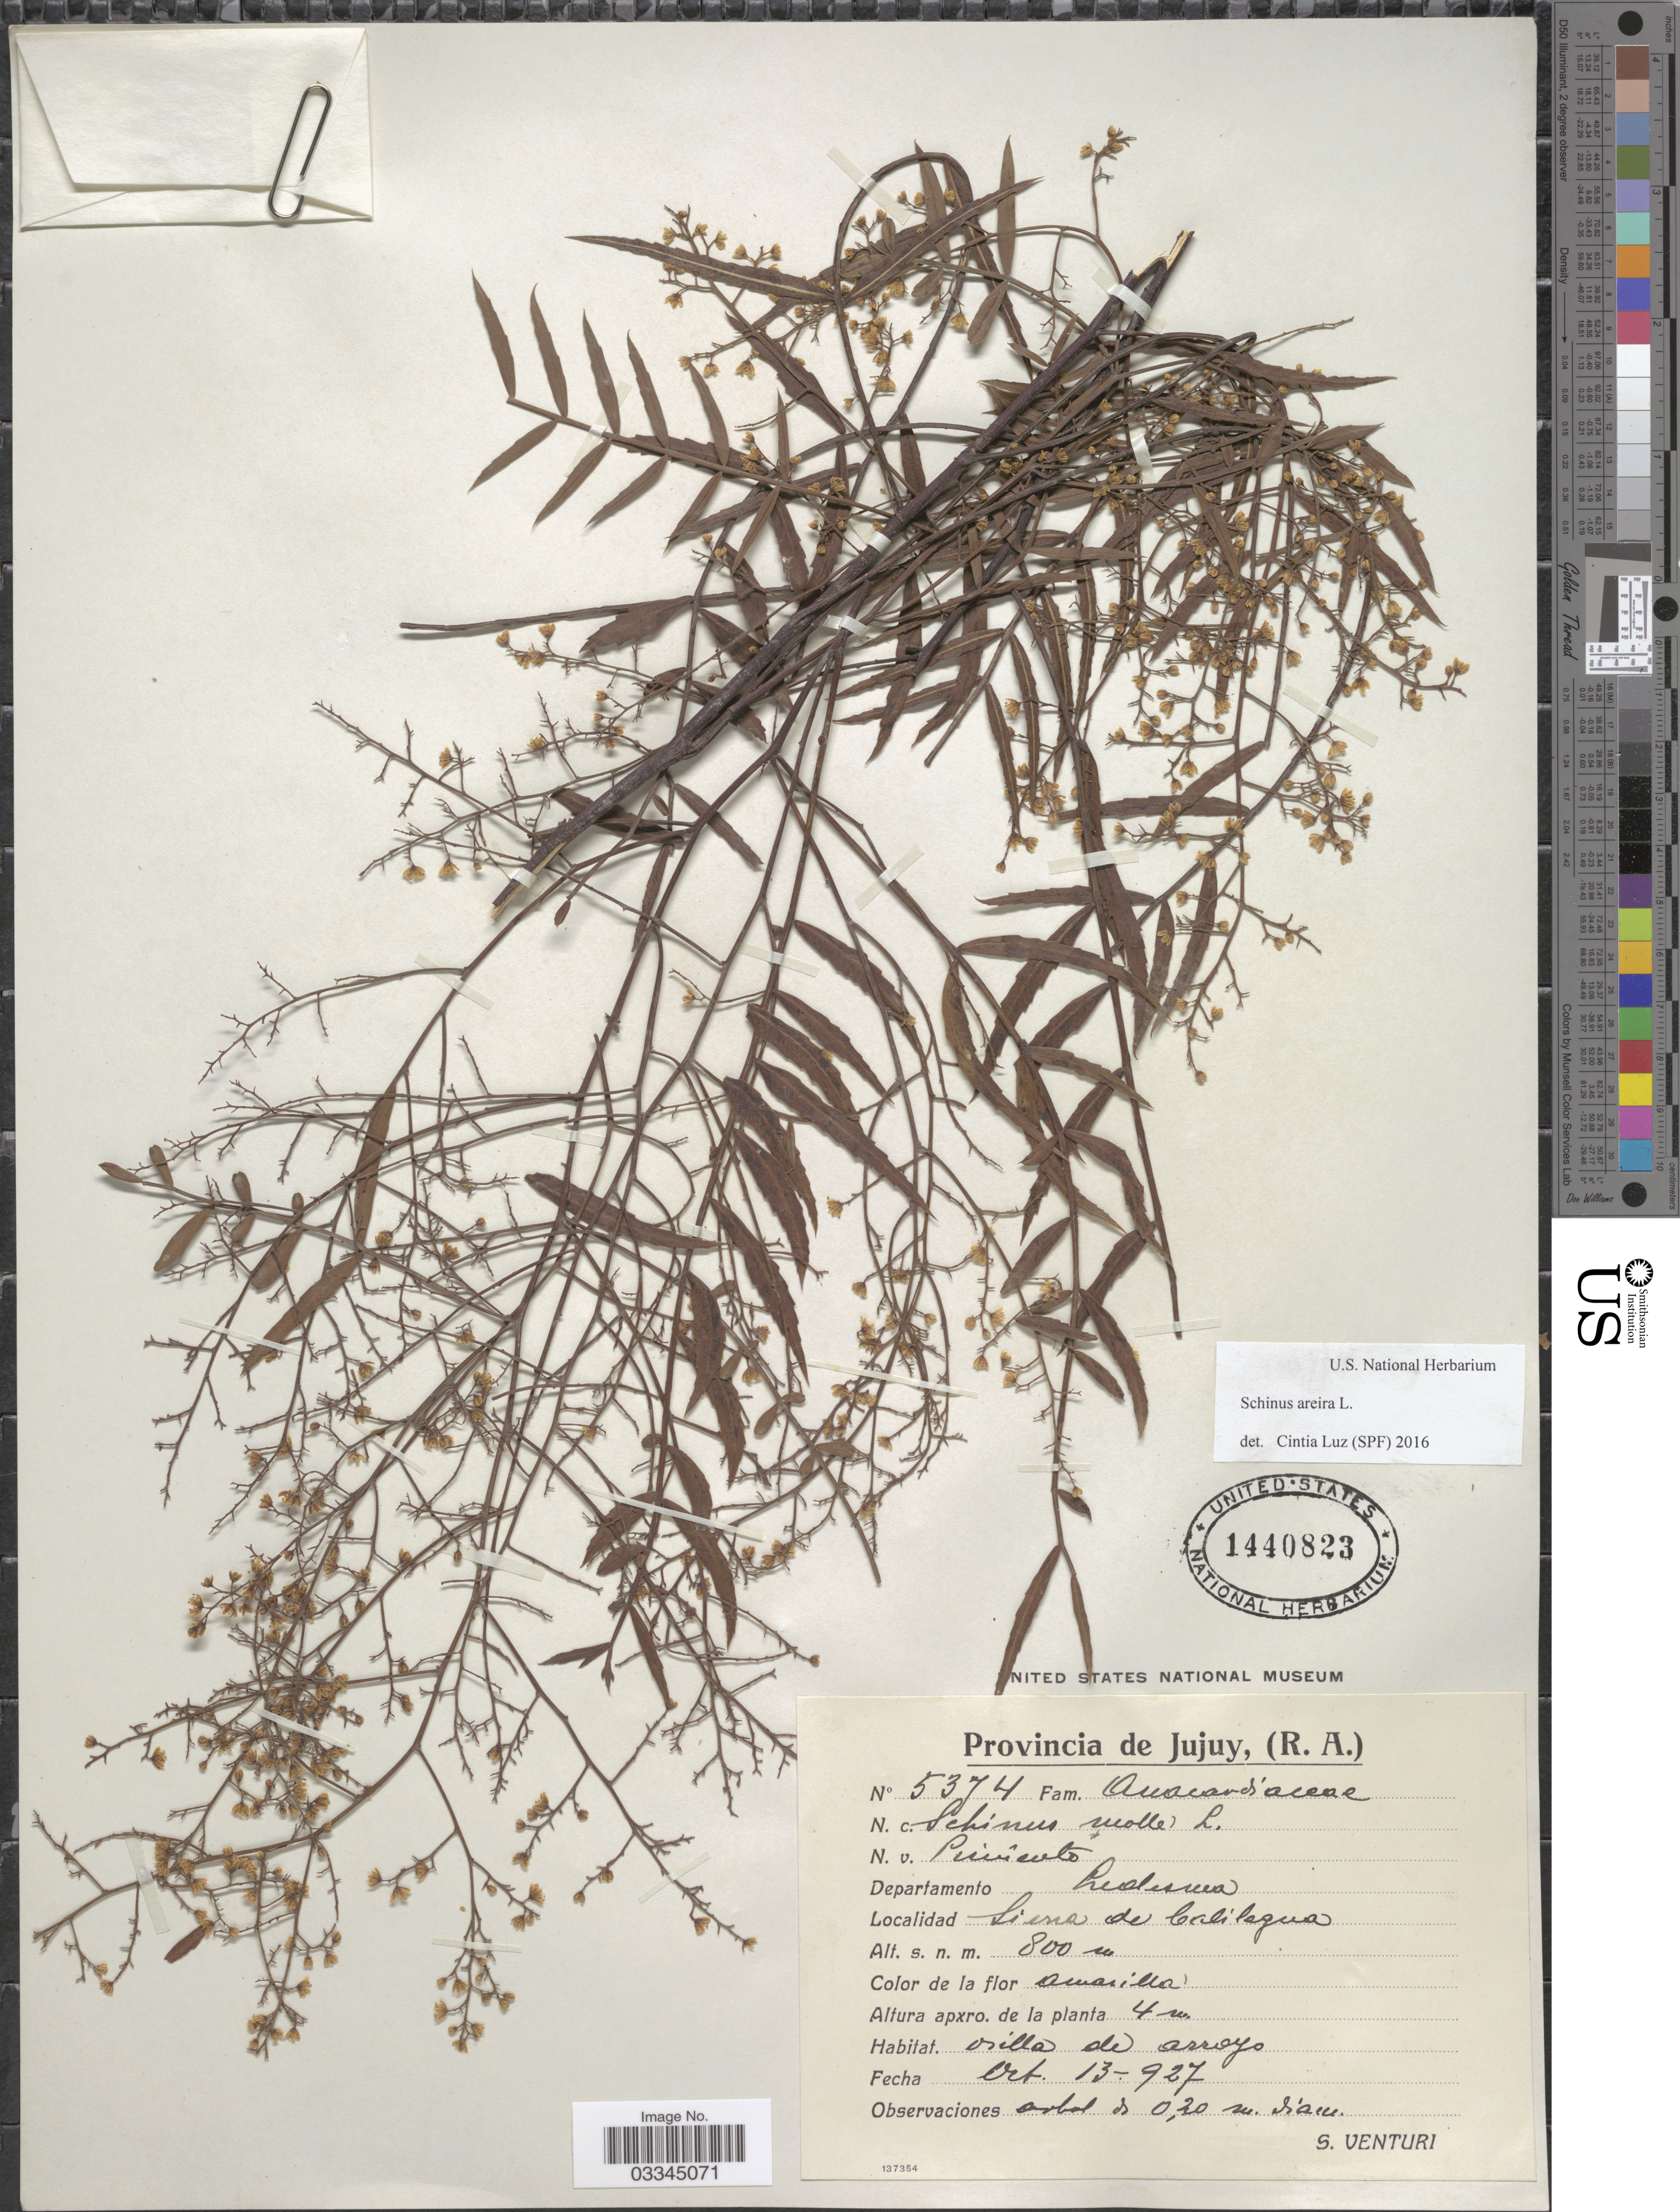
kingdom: Plantae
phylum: Tracheophyta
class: Magnoliopsida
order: Sapindales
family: Anacardiaceae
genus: Schinus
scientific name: Schinus areira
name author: L.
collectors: S. Venturi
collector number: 5374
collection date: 1927-10-13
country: Argentina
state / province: Jujuy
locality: Departamento Ledesma, Sierra de Calilegua.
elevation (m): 800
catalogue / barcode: US 1440823